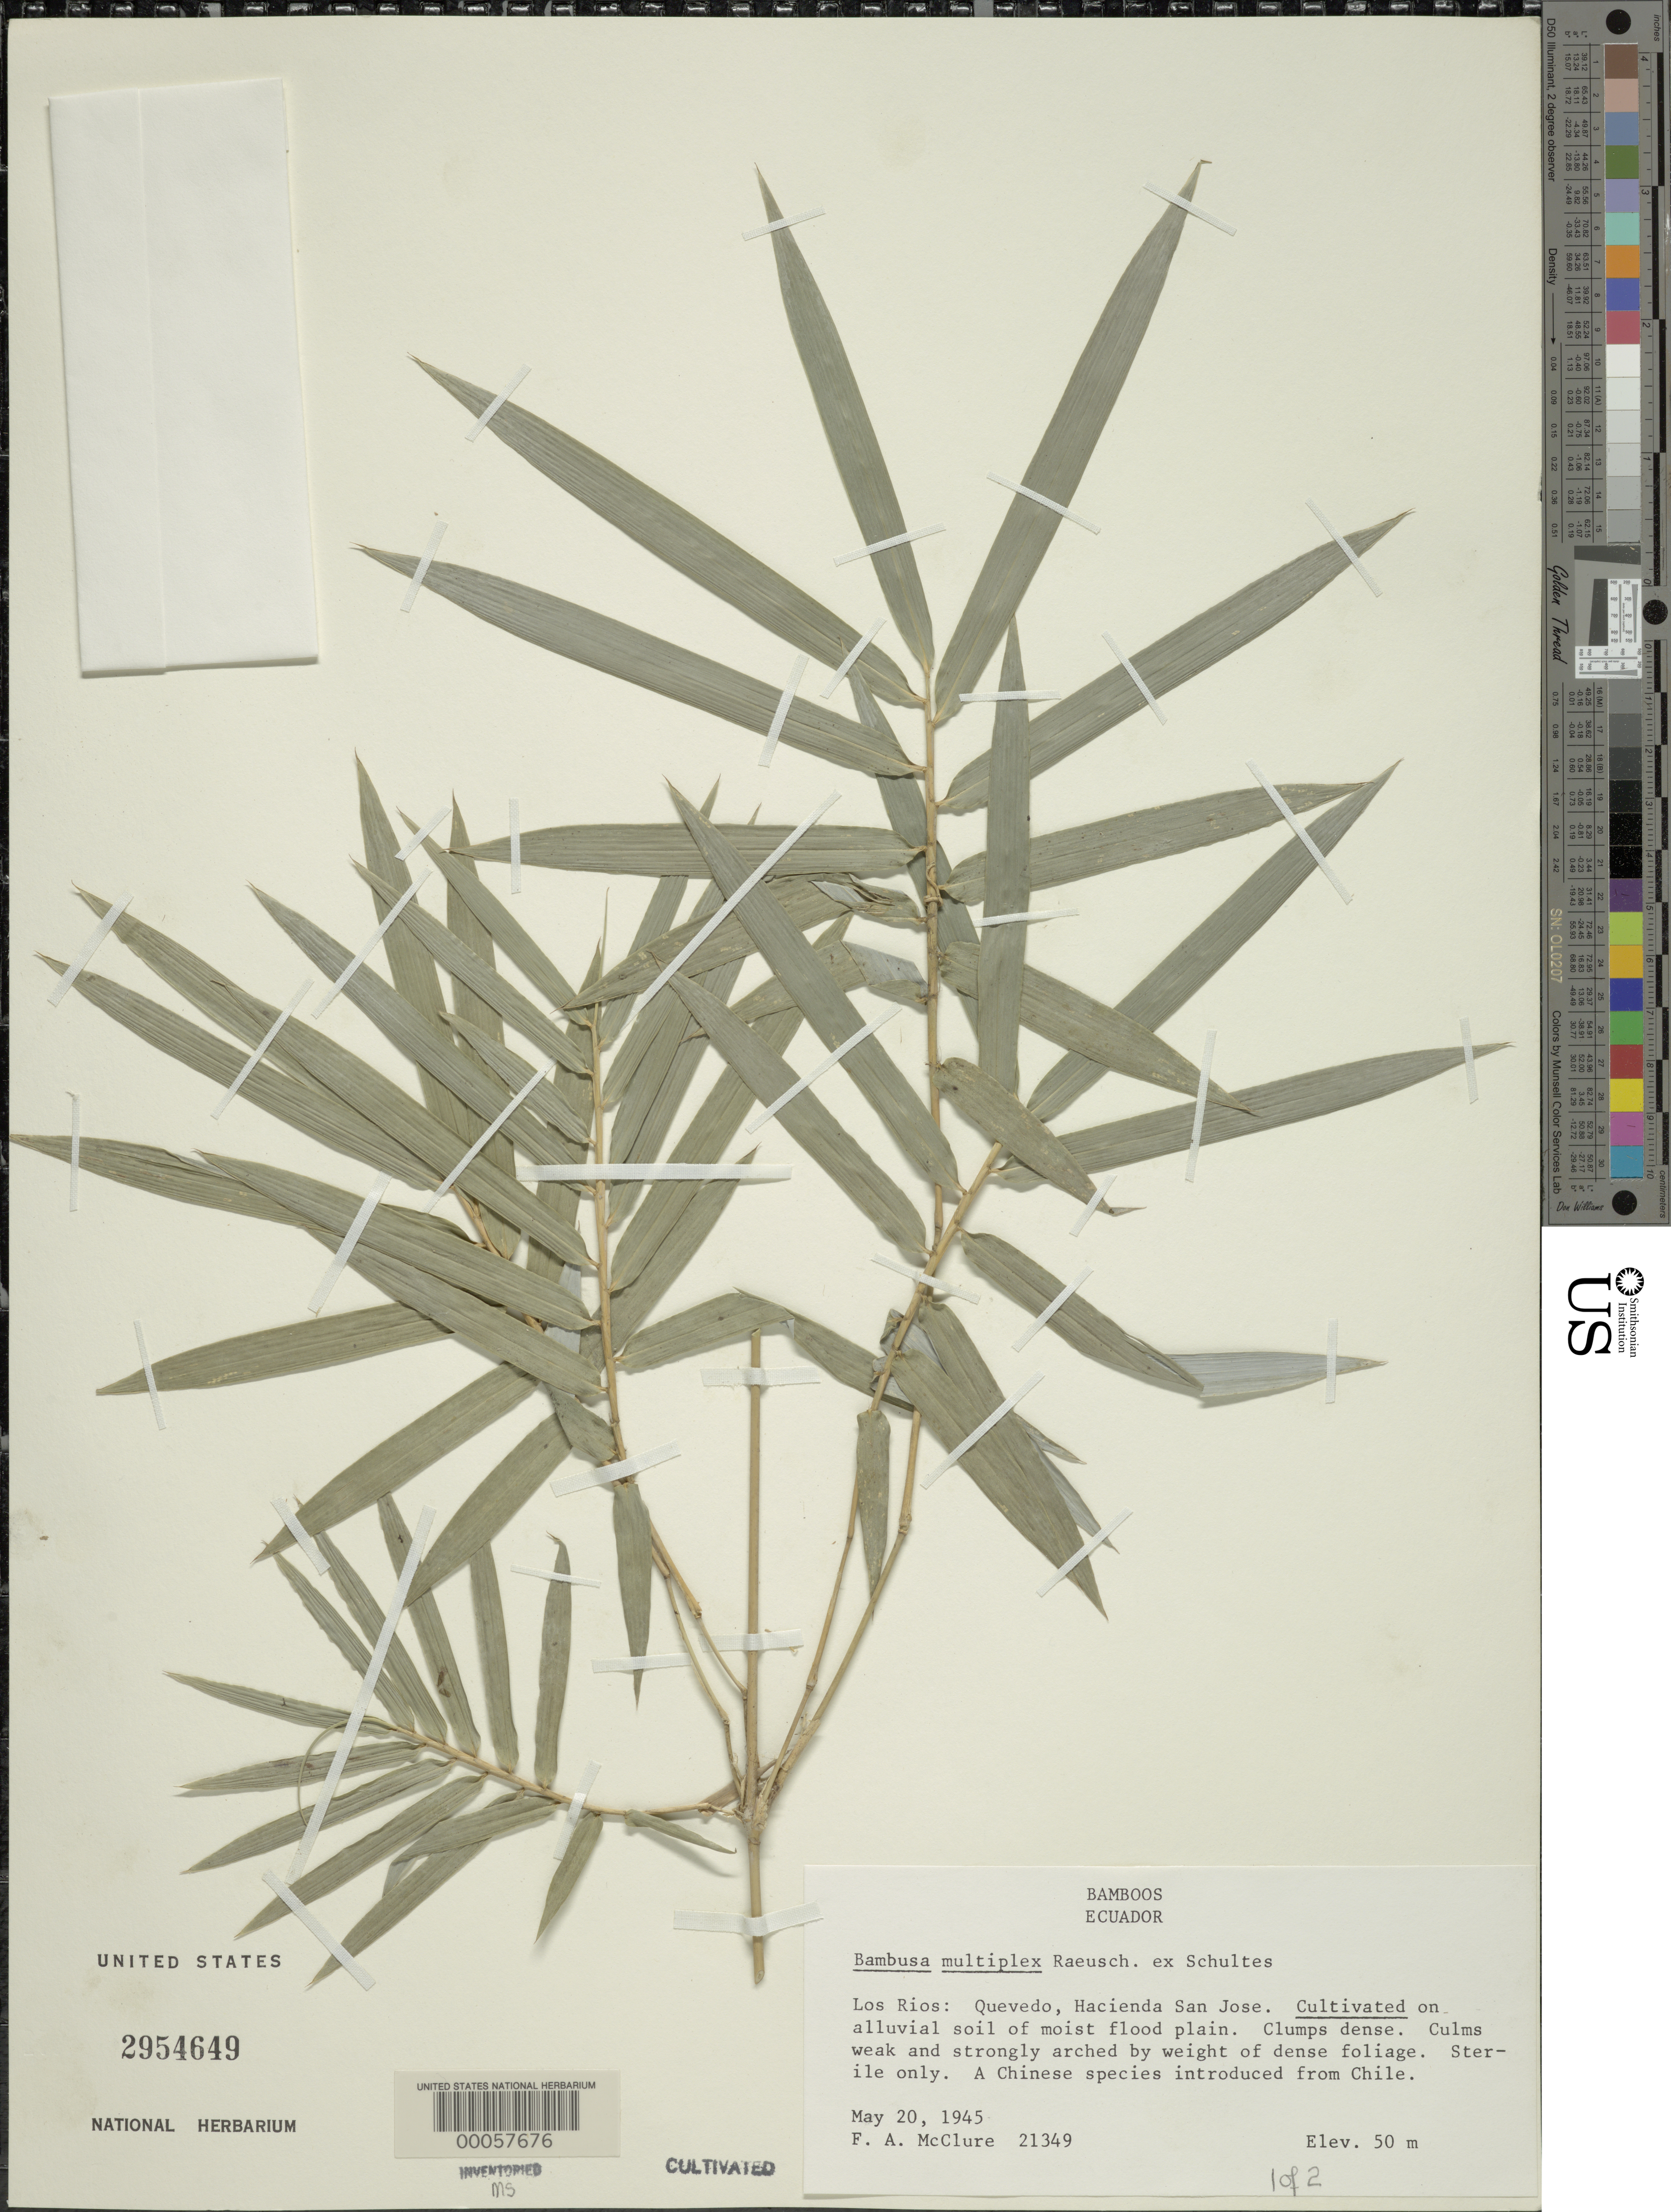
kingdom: Plantae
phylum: Tracheophyta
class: Liliopsida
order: Poales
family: Poaceae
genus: Bambusa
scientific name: Bambusa multiplex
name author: (Lour.) Raeusch. ex Schult. & Schult. f.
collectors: F. A. McClure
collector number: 21349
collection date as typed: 20 May 1945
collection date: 1945-05-20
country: Ecuador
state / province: Los Ríos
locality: Quevedo, Hacienda San Jose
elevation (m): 50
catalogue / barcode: US 2954649